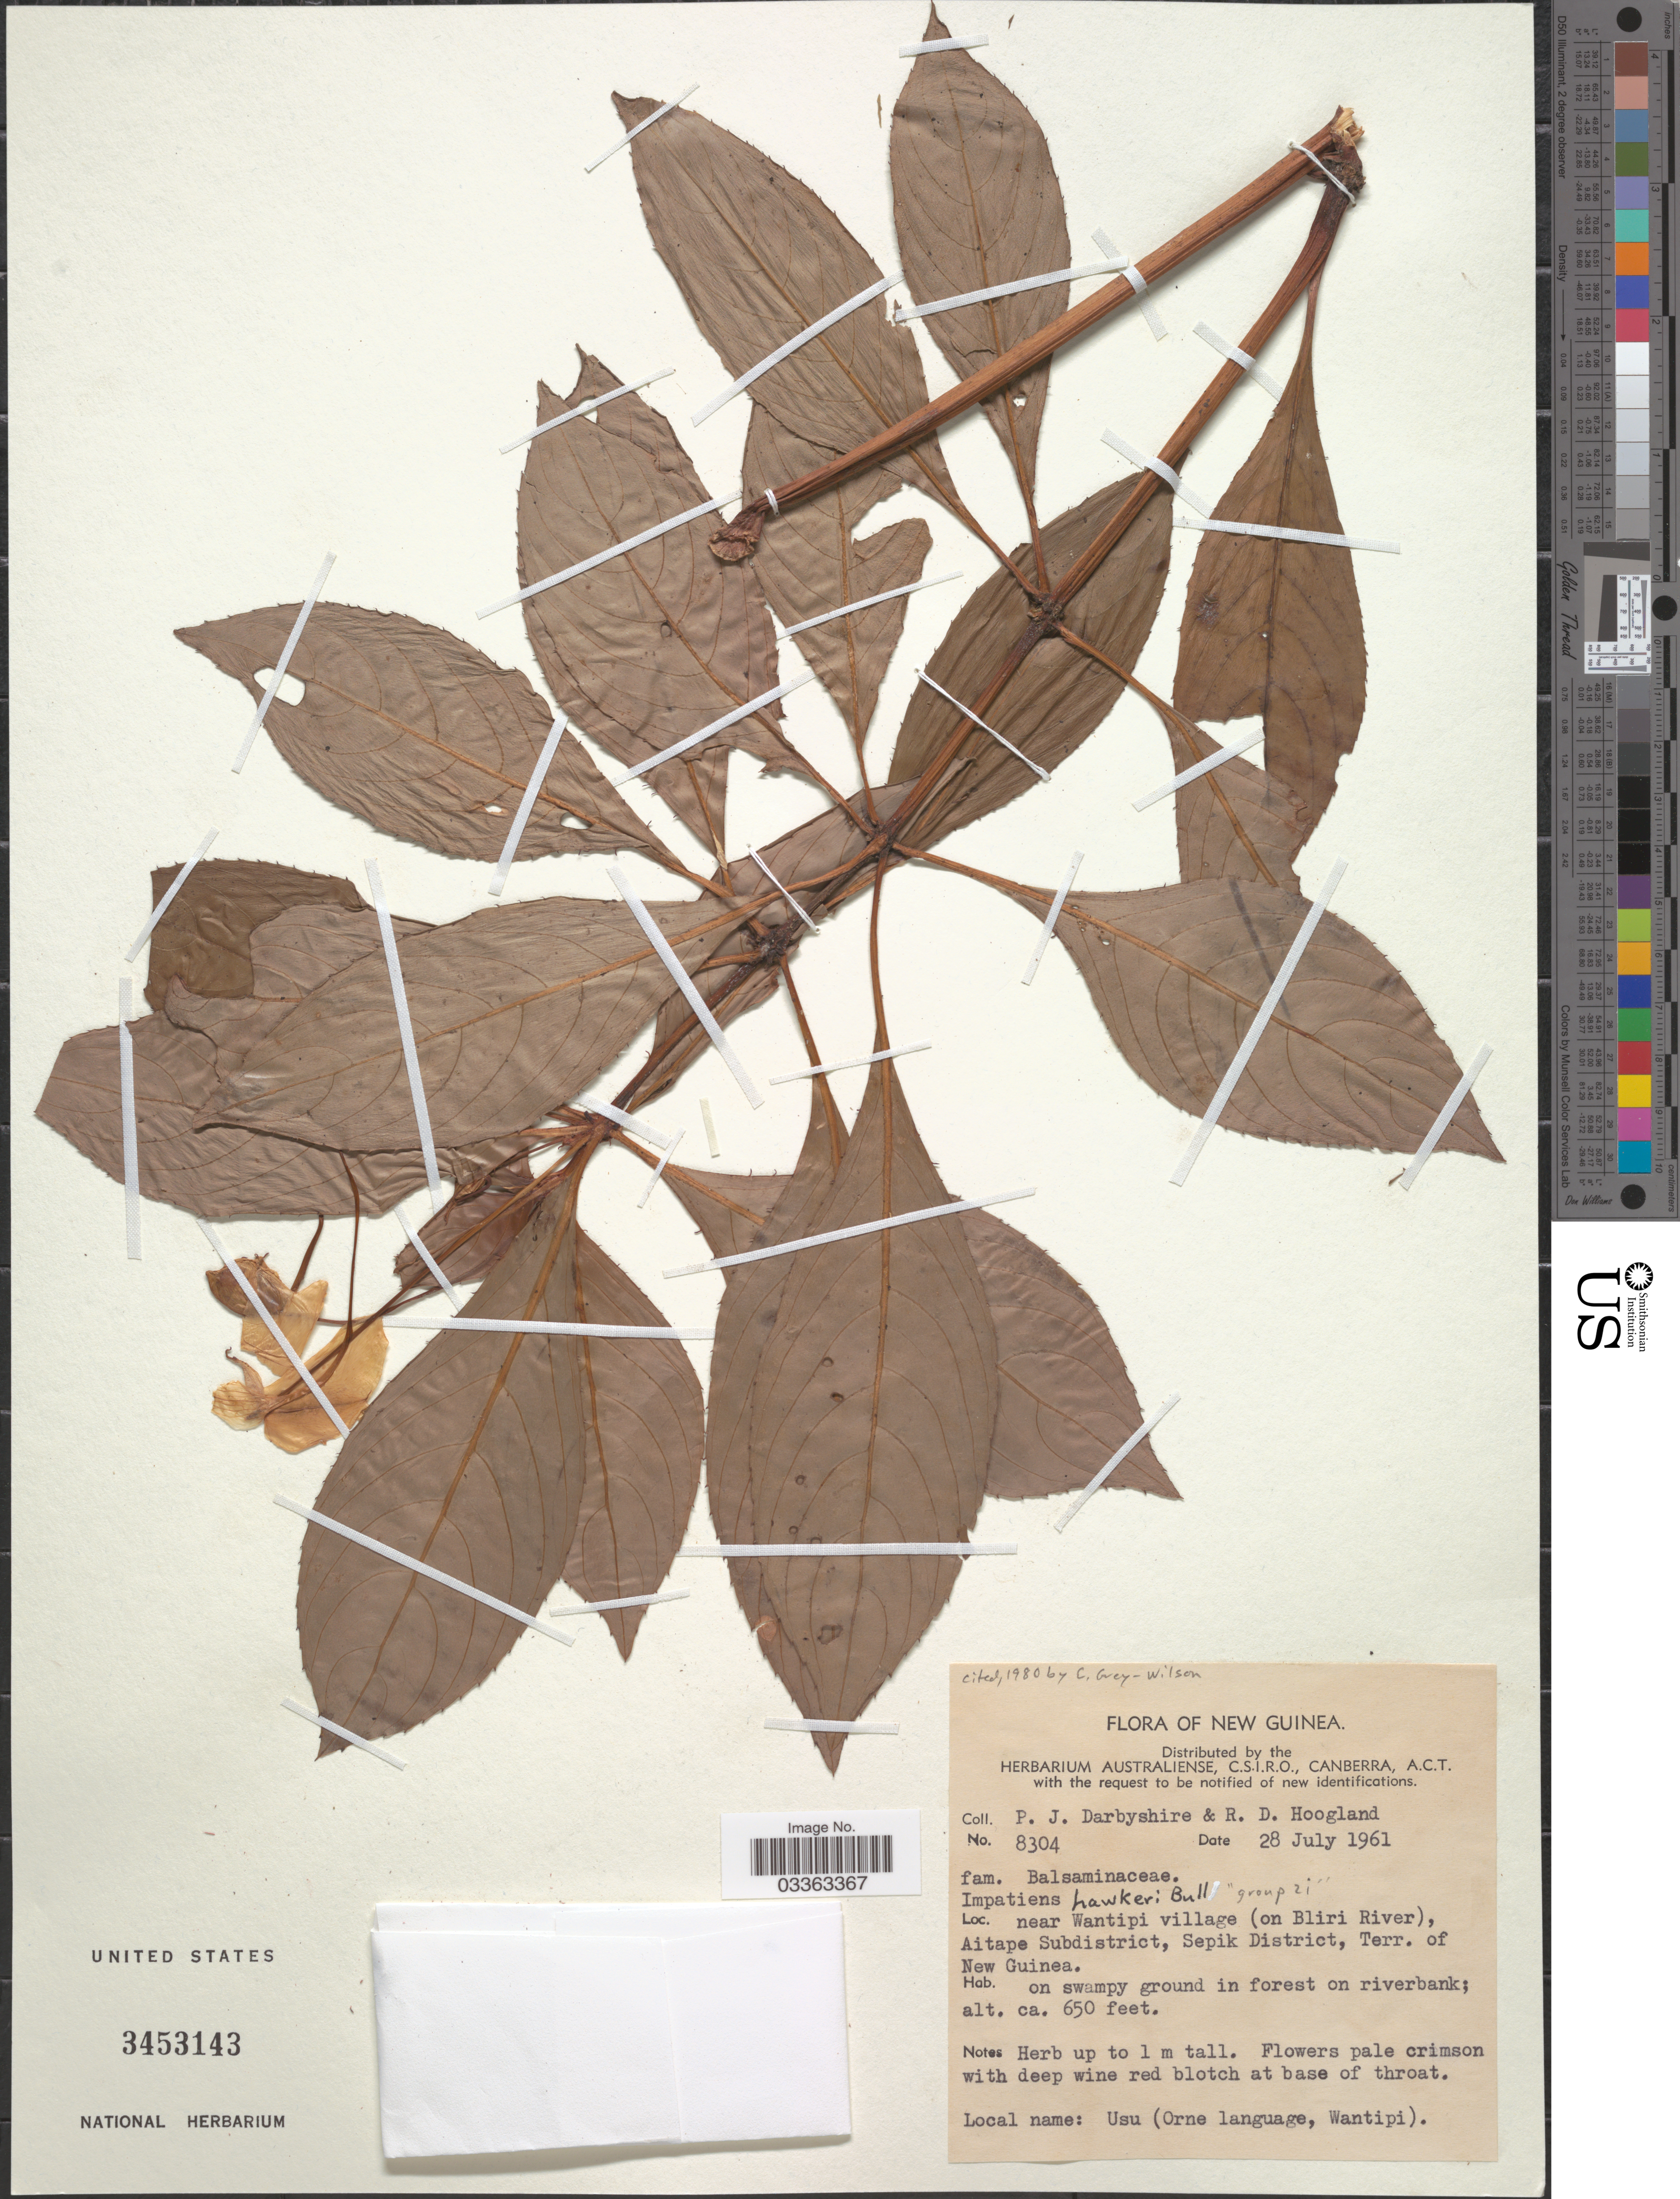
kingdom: Plantae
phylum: Tracheophyta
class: Magnoliopsida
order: Ericales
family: Balsaminaceae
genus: Impatiens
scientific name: Impatiens hawkeri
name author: W. Bull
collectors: P. Darbyshire & R. D. Hoogland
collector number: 8304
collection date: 1961-07-28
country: Papua New Guinea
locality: New Guinea. Near Wantipi village (on Bliri River), Aitape Subdistrict, Sepik District, Terr. of New Guinea.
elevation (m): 198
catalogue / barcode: US 3453143